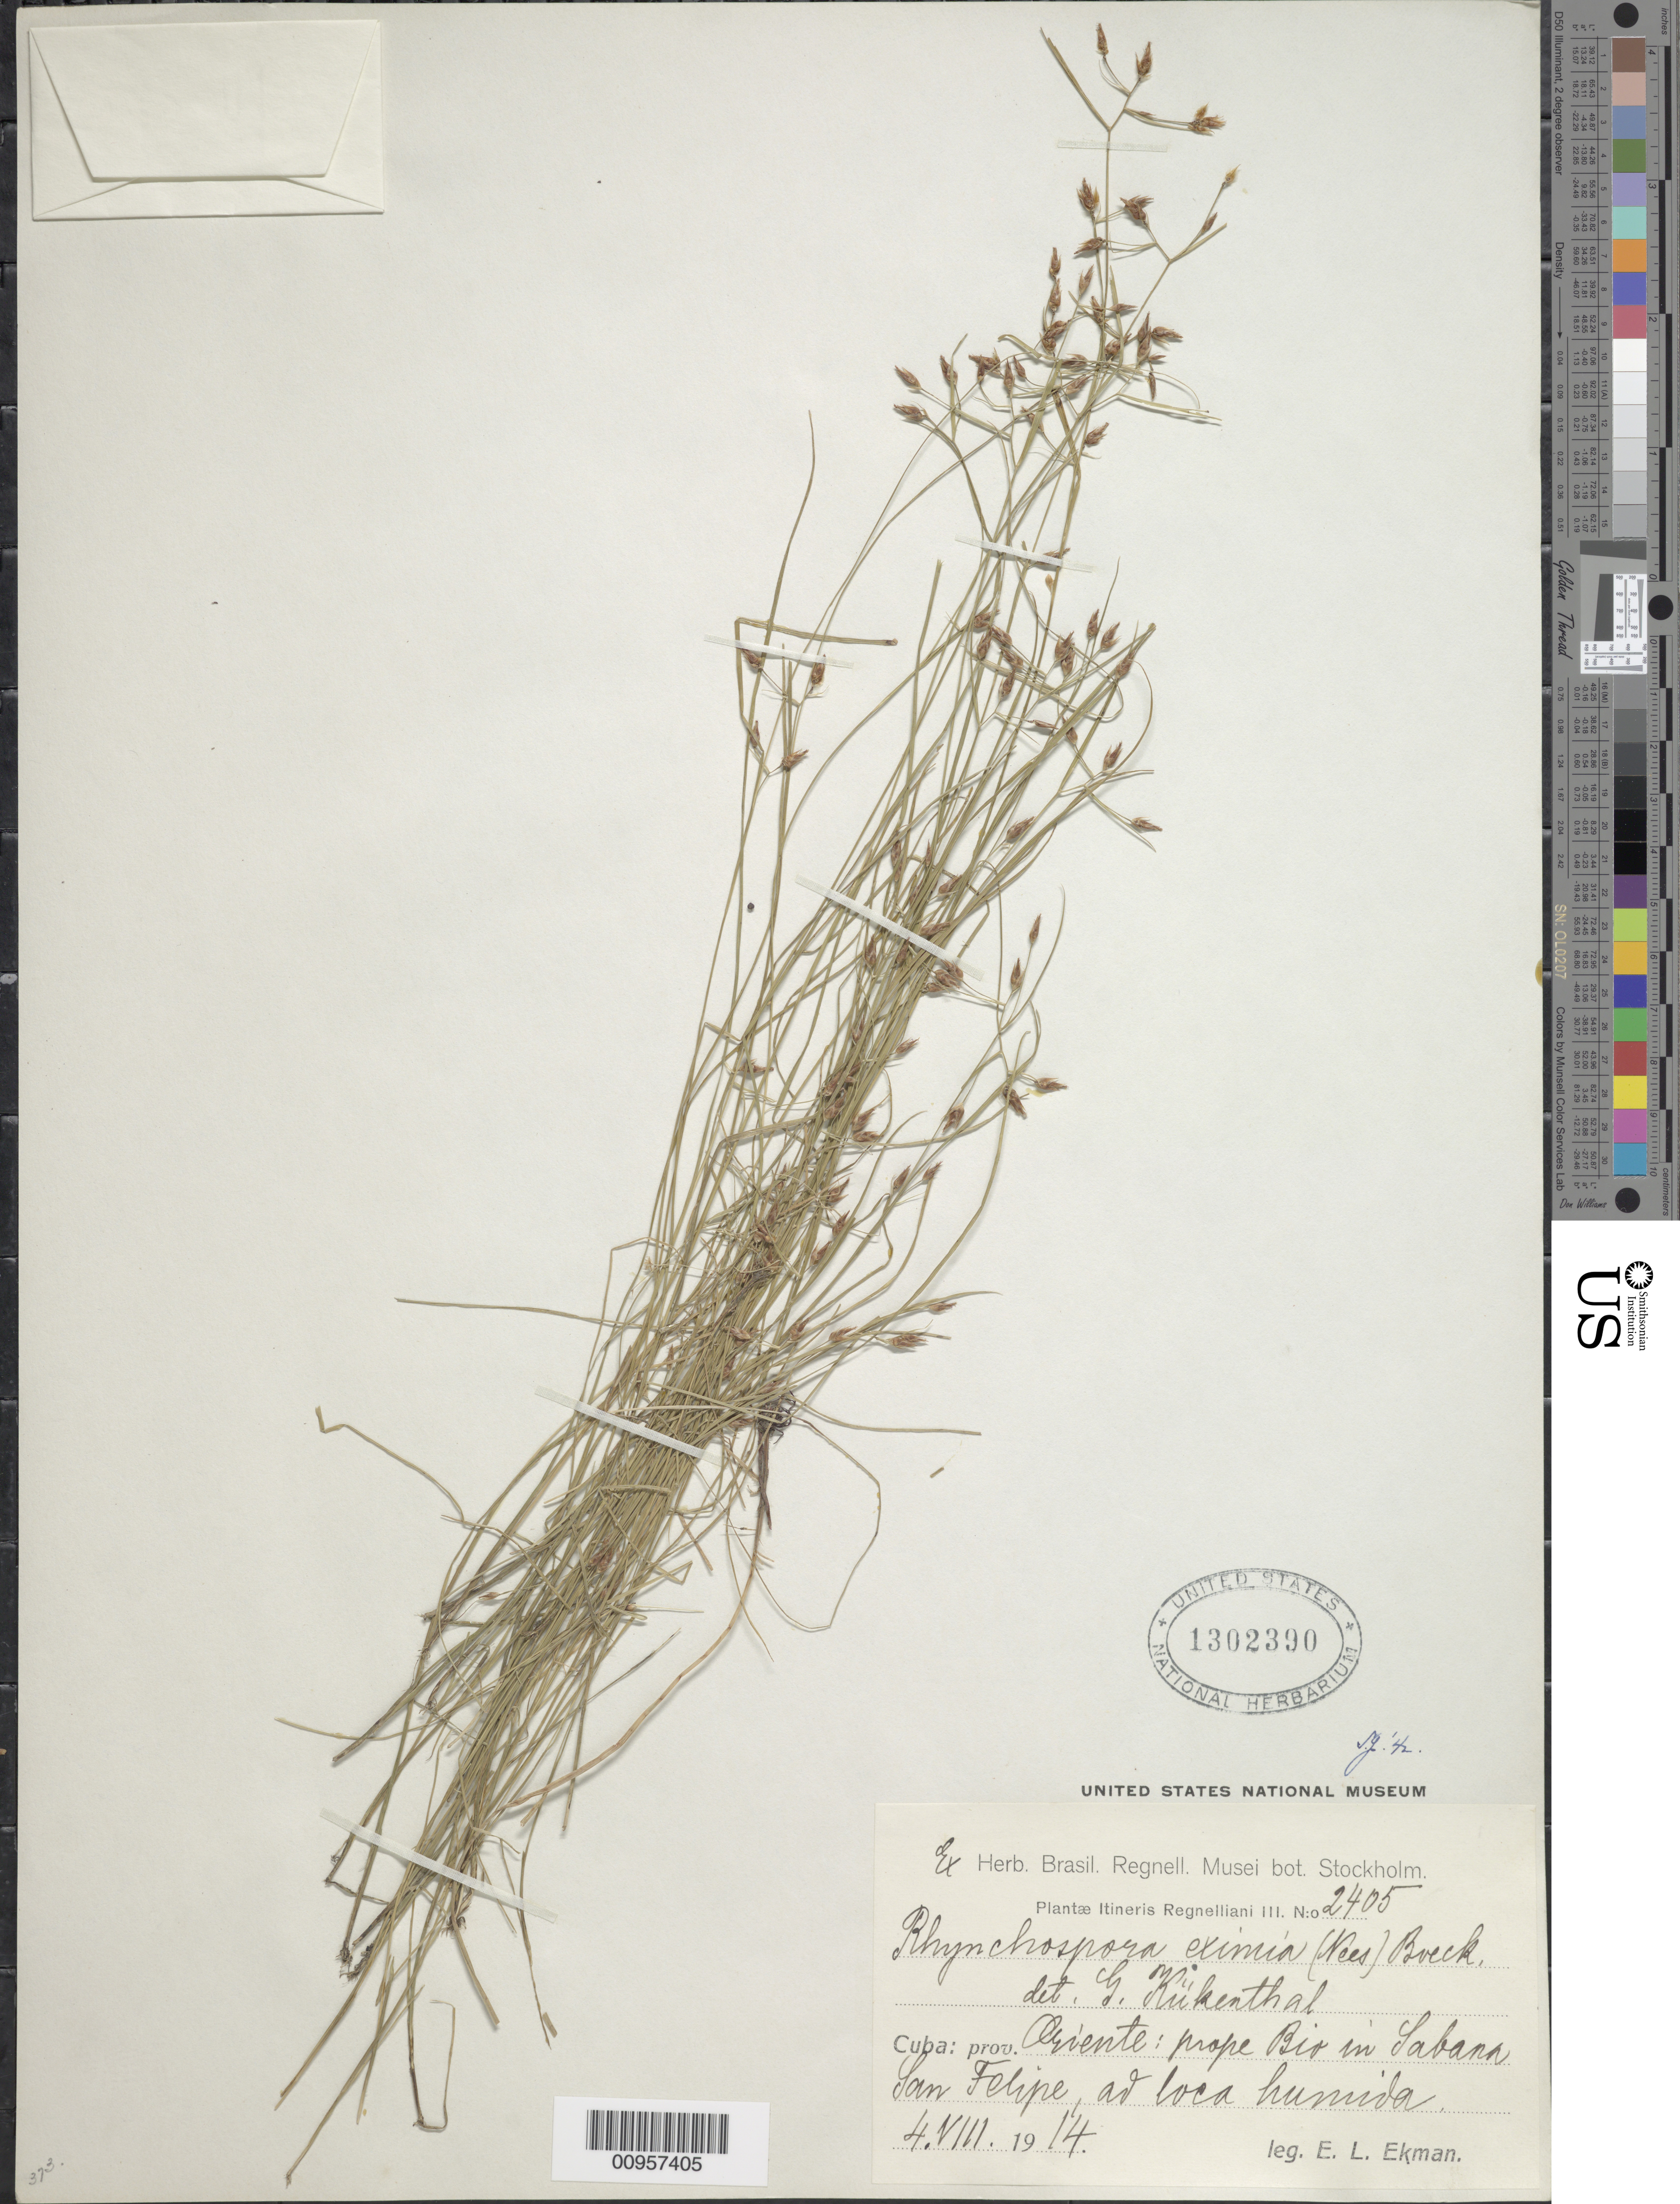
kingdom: Plantae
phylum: Tracheophyta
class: Liliopsida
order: Poales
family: Cyperaceae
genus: Rhynchospora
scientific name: Rhynchospora eximia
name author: (Nees) Boeckeler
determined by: Gale, S.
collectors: E. L. Ekman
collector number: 2405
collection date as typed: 04 Aug 1914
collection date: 1914-08-04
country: Cuba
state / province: Oriente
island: Cuba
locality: Prope Bio in Sabana San Felipe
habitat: Ad loca humida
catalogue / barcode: US 1302390